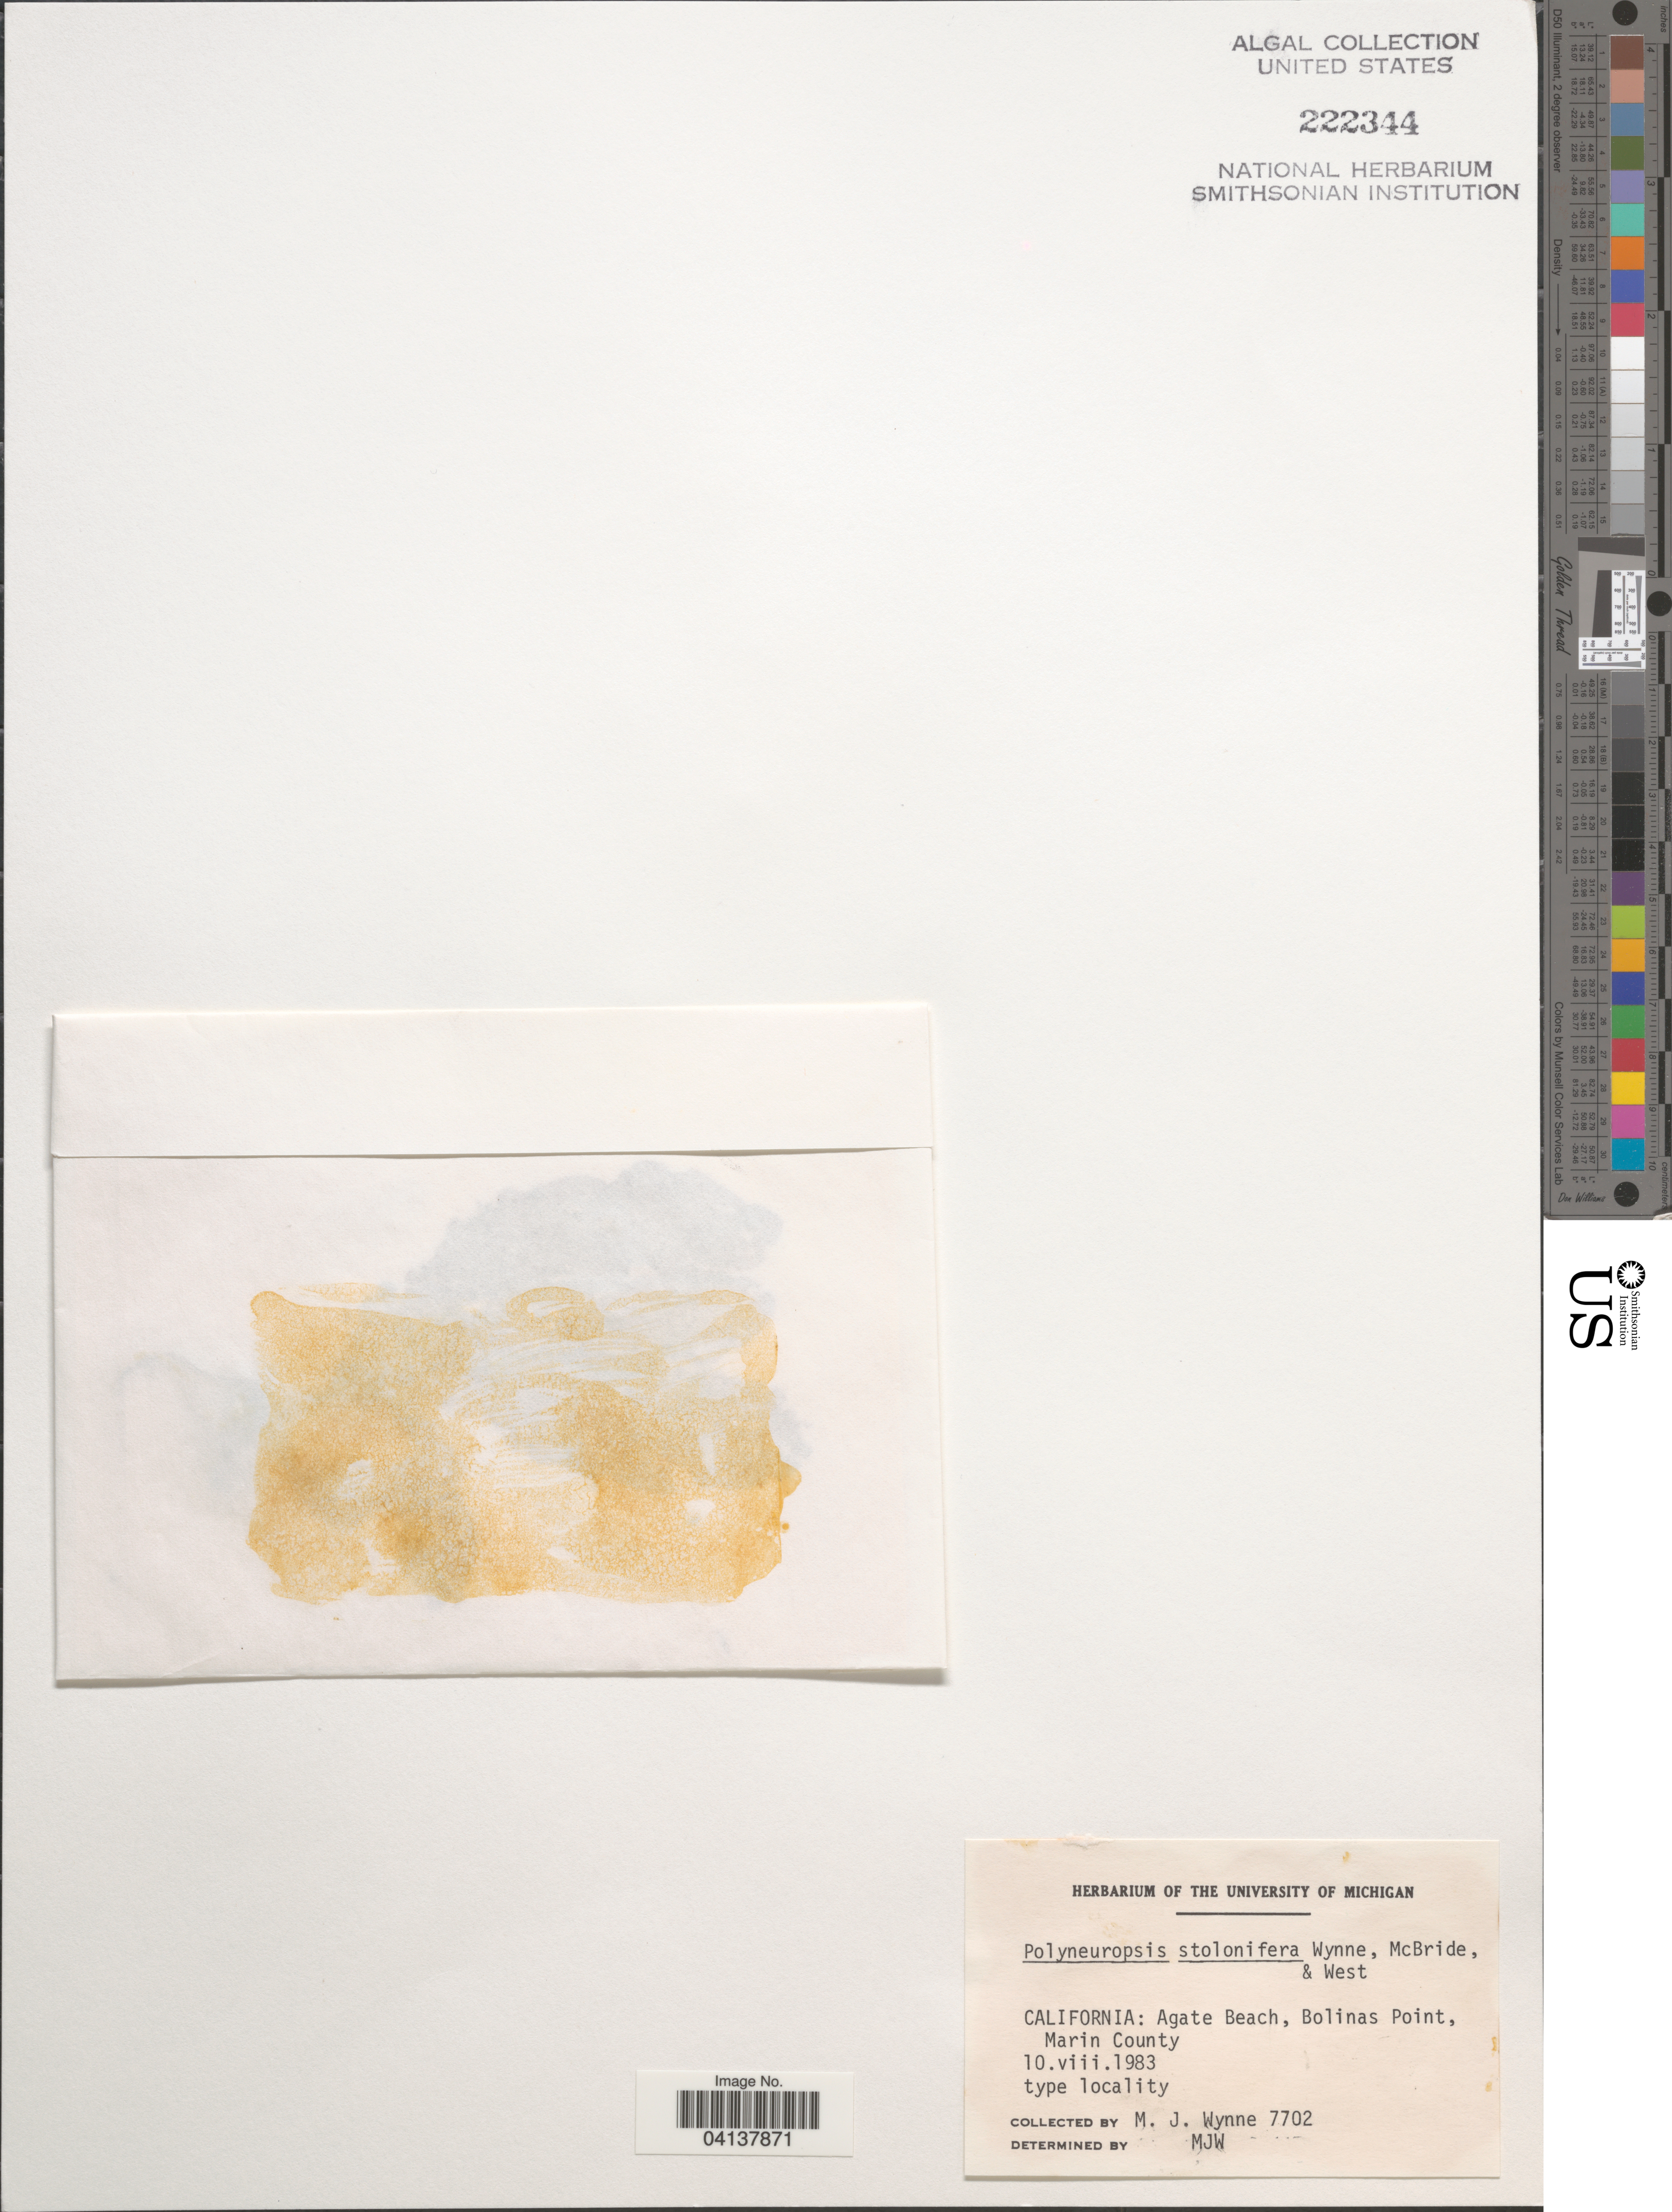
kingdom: Plantae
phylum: Rhodophyta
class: Florideophyceae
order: Ceramiales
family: Delesseriaceae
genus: Polyneuropsis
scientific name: Polyneuropsis stolonifera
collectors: M.J. Wynne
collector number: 7702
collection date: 1983-08-10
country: United States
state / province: California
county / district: Marin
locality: Agate Beach, Bolinas Point, Marin County.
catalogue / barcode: US 222344